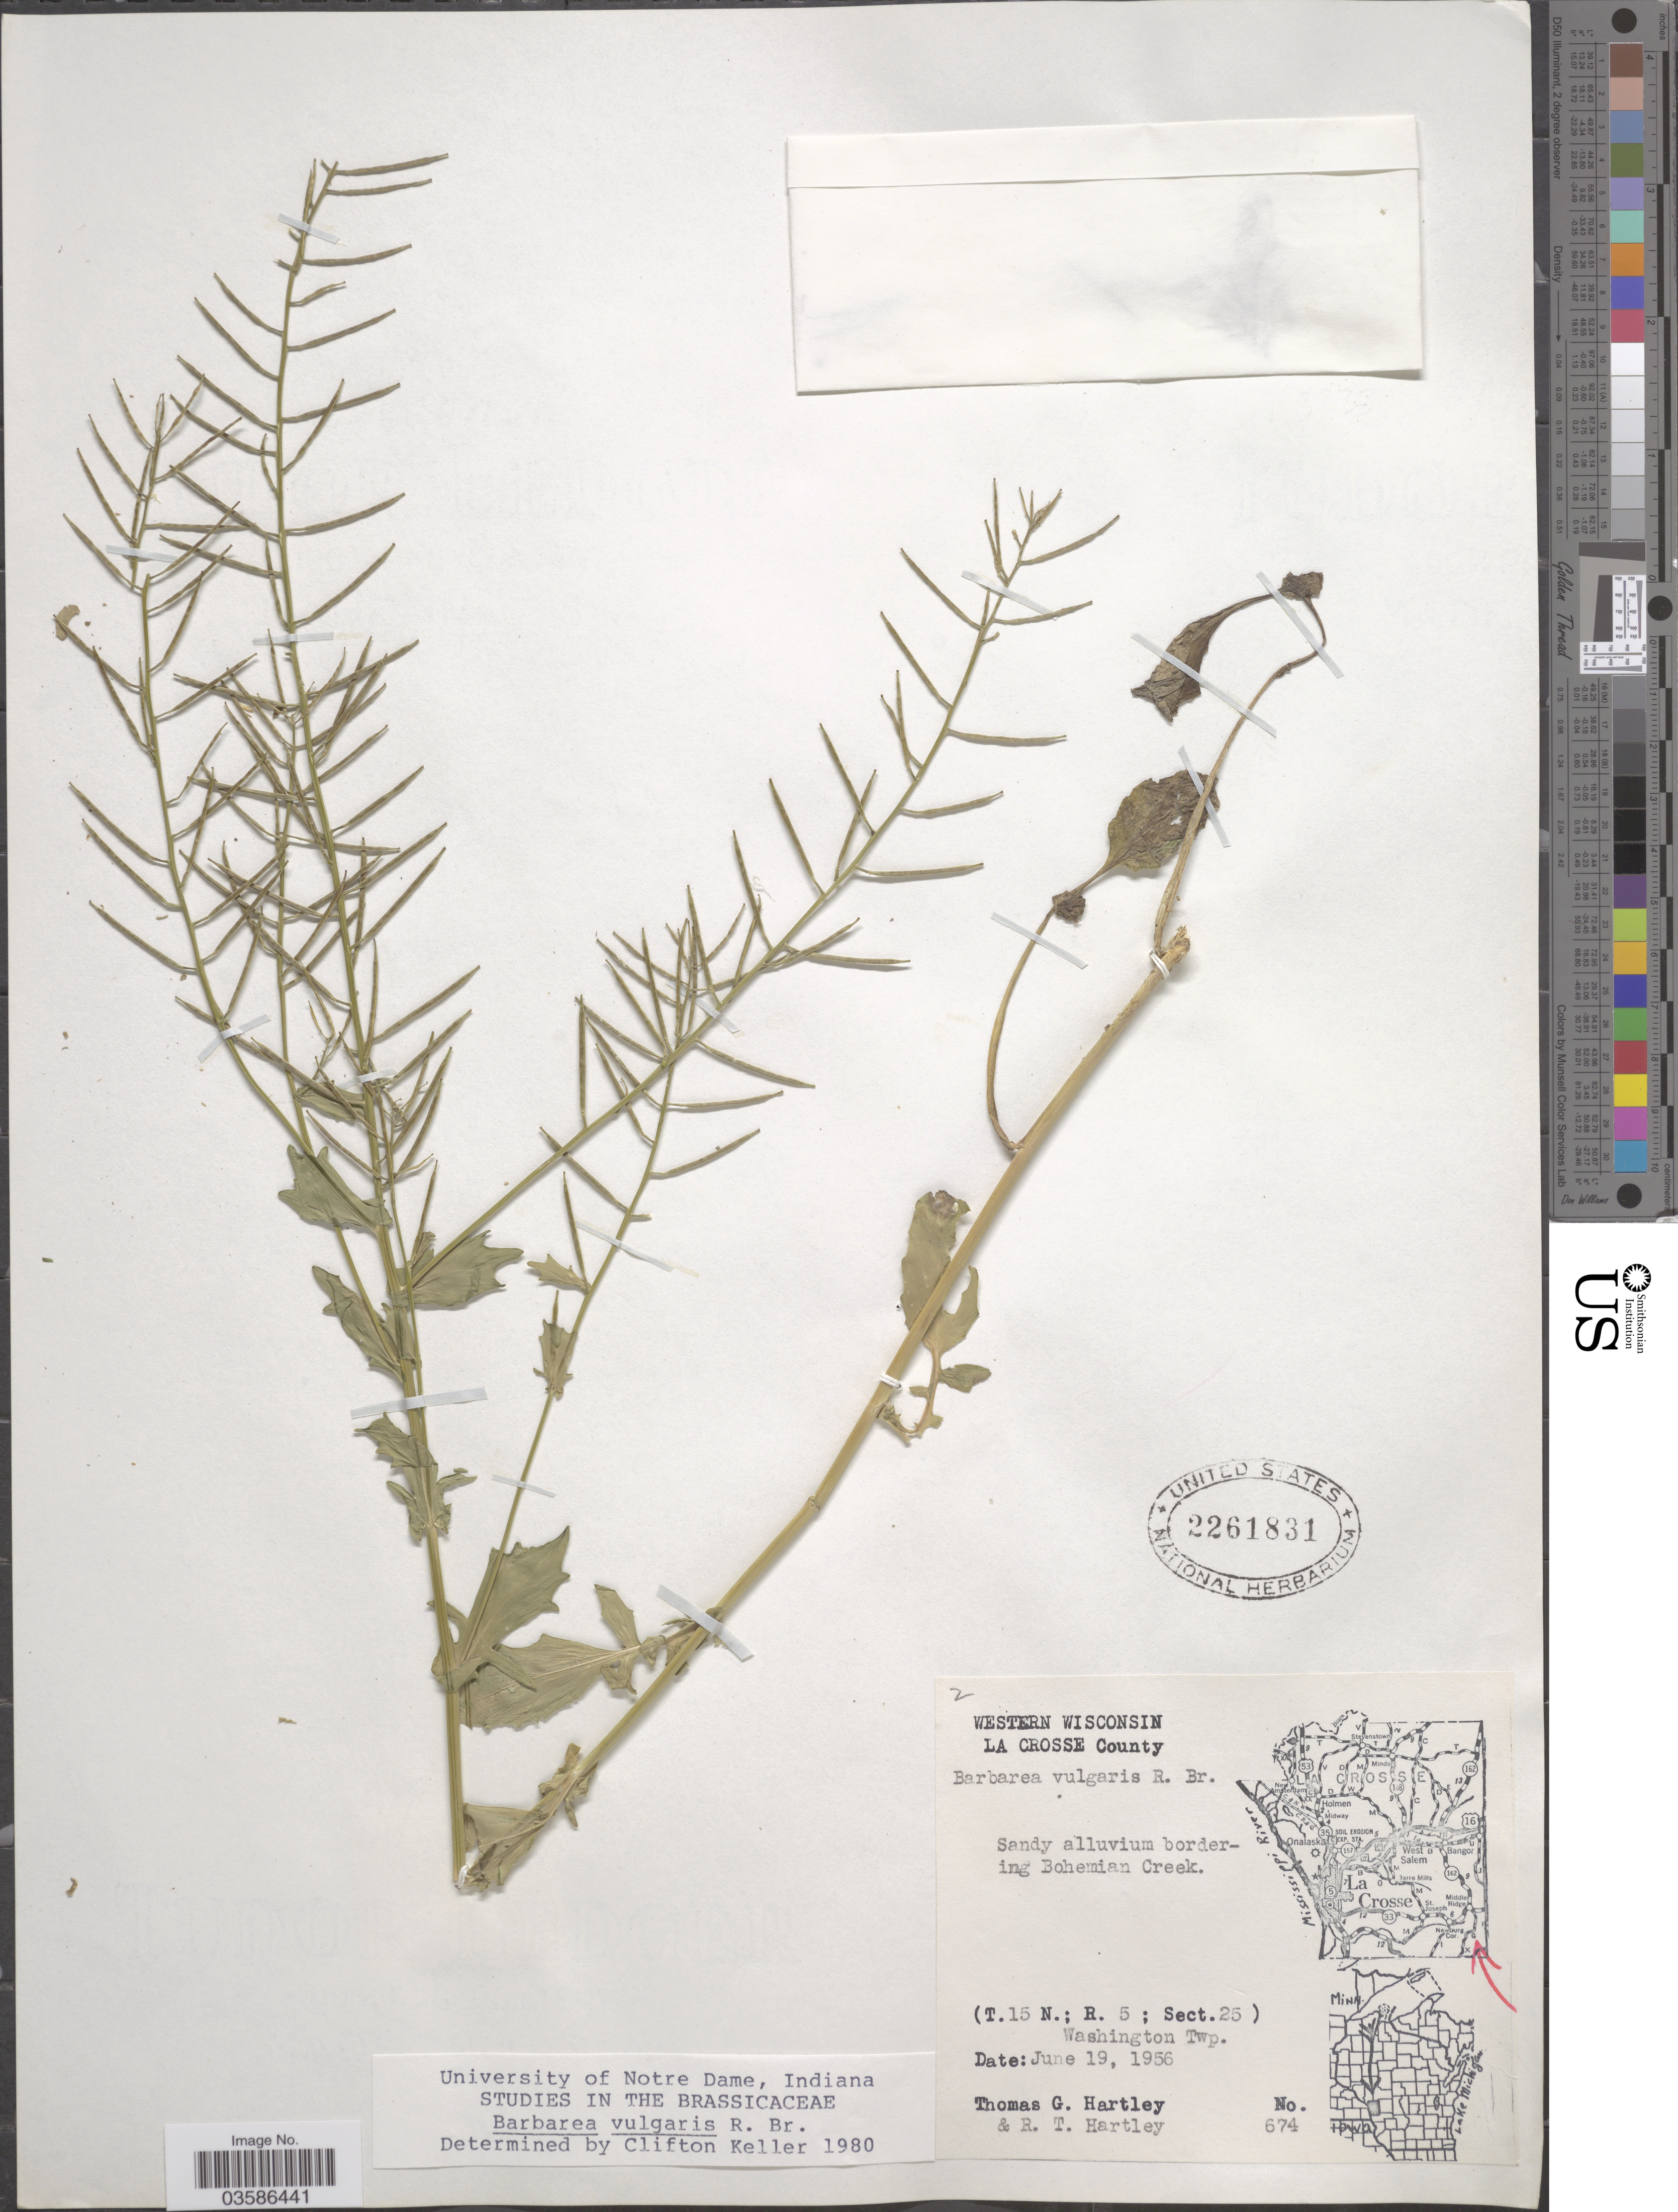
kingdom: Plantae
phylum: Tracheophyta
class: Magnoliopsida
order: Brassicales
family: Brassicaceae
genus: Barbarea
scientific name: Barbarea vulgaris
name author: W.T. Aiton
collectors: T. G. Hartley & R. T. Hartley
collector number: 674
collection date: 1956-06-19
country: United States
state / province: Wisconsin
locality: Western Wisconsin. La Crosse County. Sandy alluvium bordering Bohemian Creek. (T.15 N.; R. 5; Sect. 25) Washington Twp.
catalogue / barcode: US 2261831